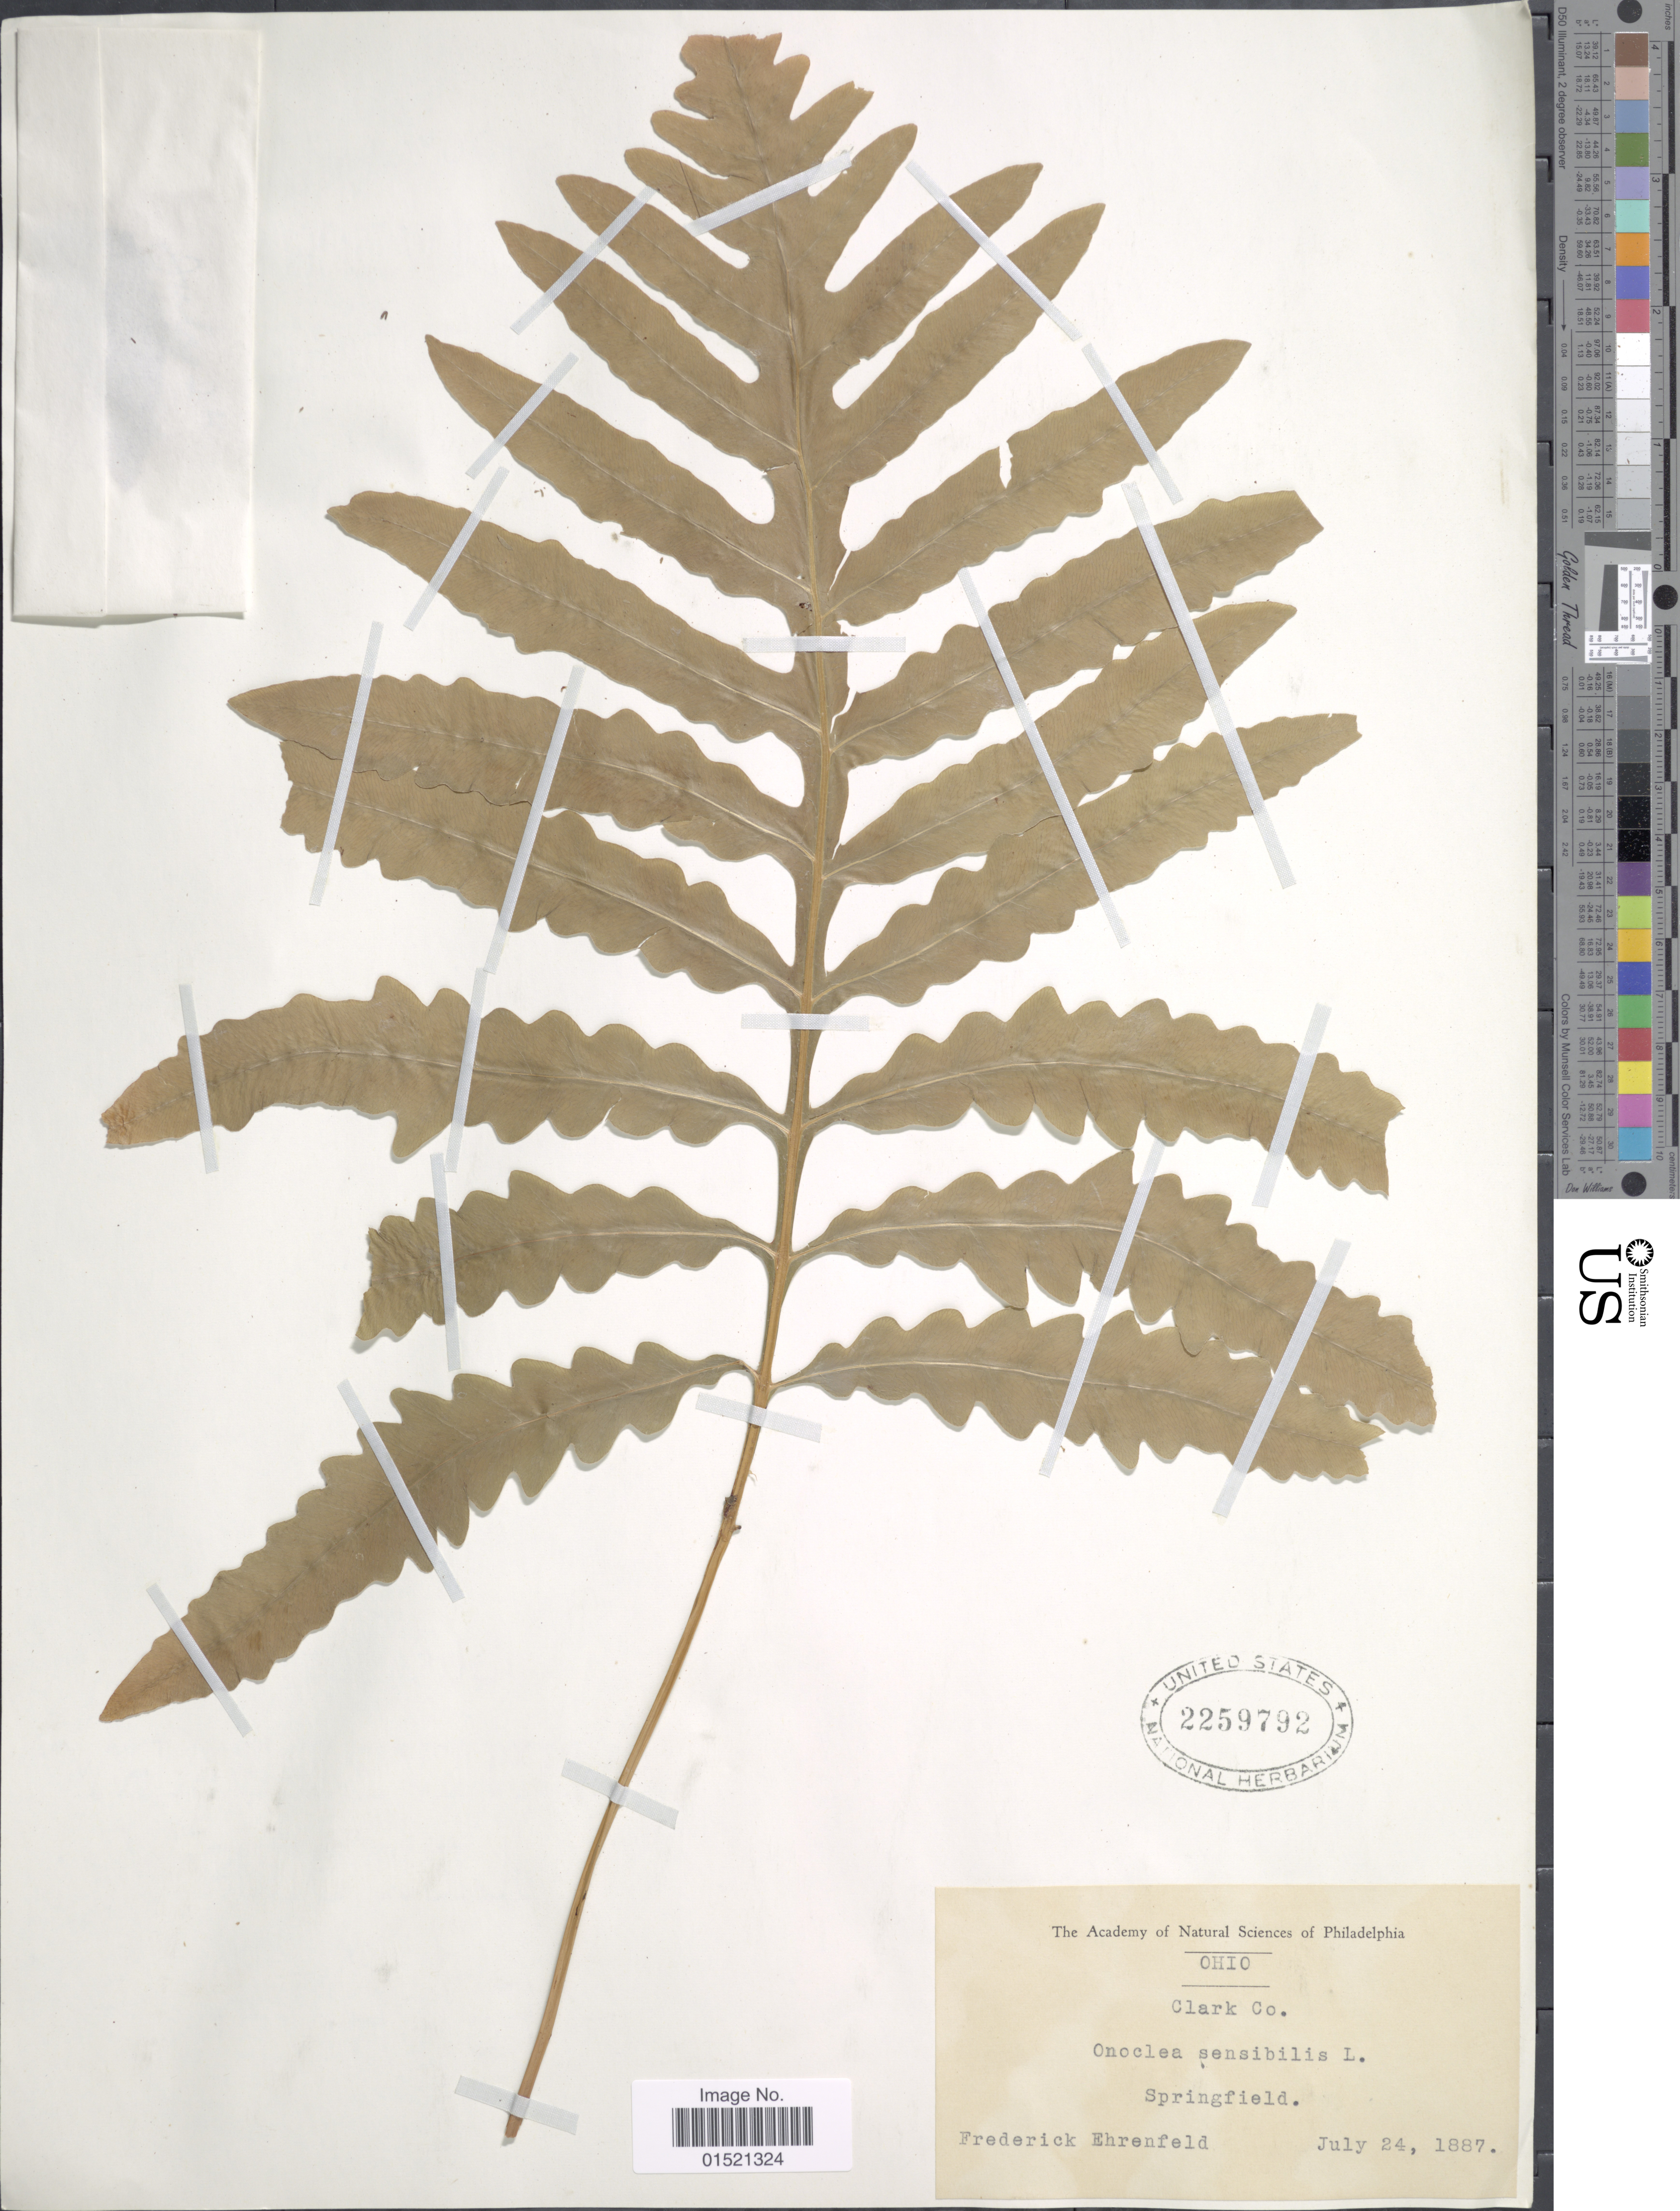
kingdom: Plantae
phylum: Tracheophyta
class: Polypodiopsida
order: Polypodiales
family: Onocleaceae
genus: Onoclea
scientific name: Onoclea sensibilis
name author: L.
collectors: F. Ehrenfeld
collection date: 1887-07-24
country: United States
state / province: Ohio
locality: Clark Co, Springfield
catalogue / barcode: US 2259792